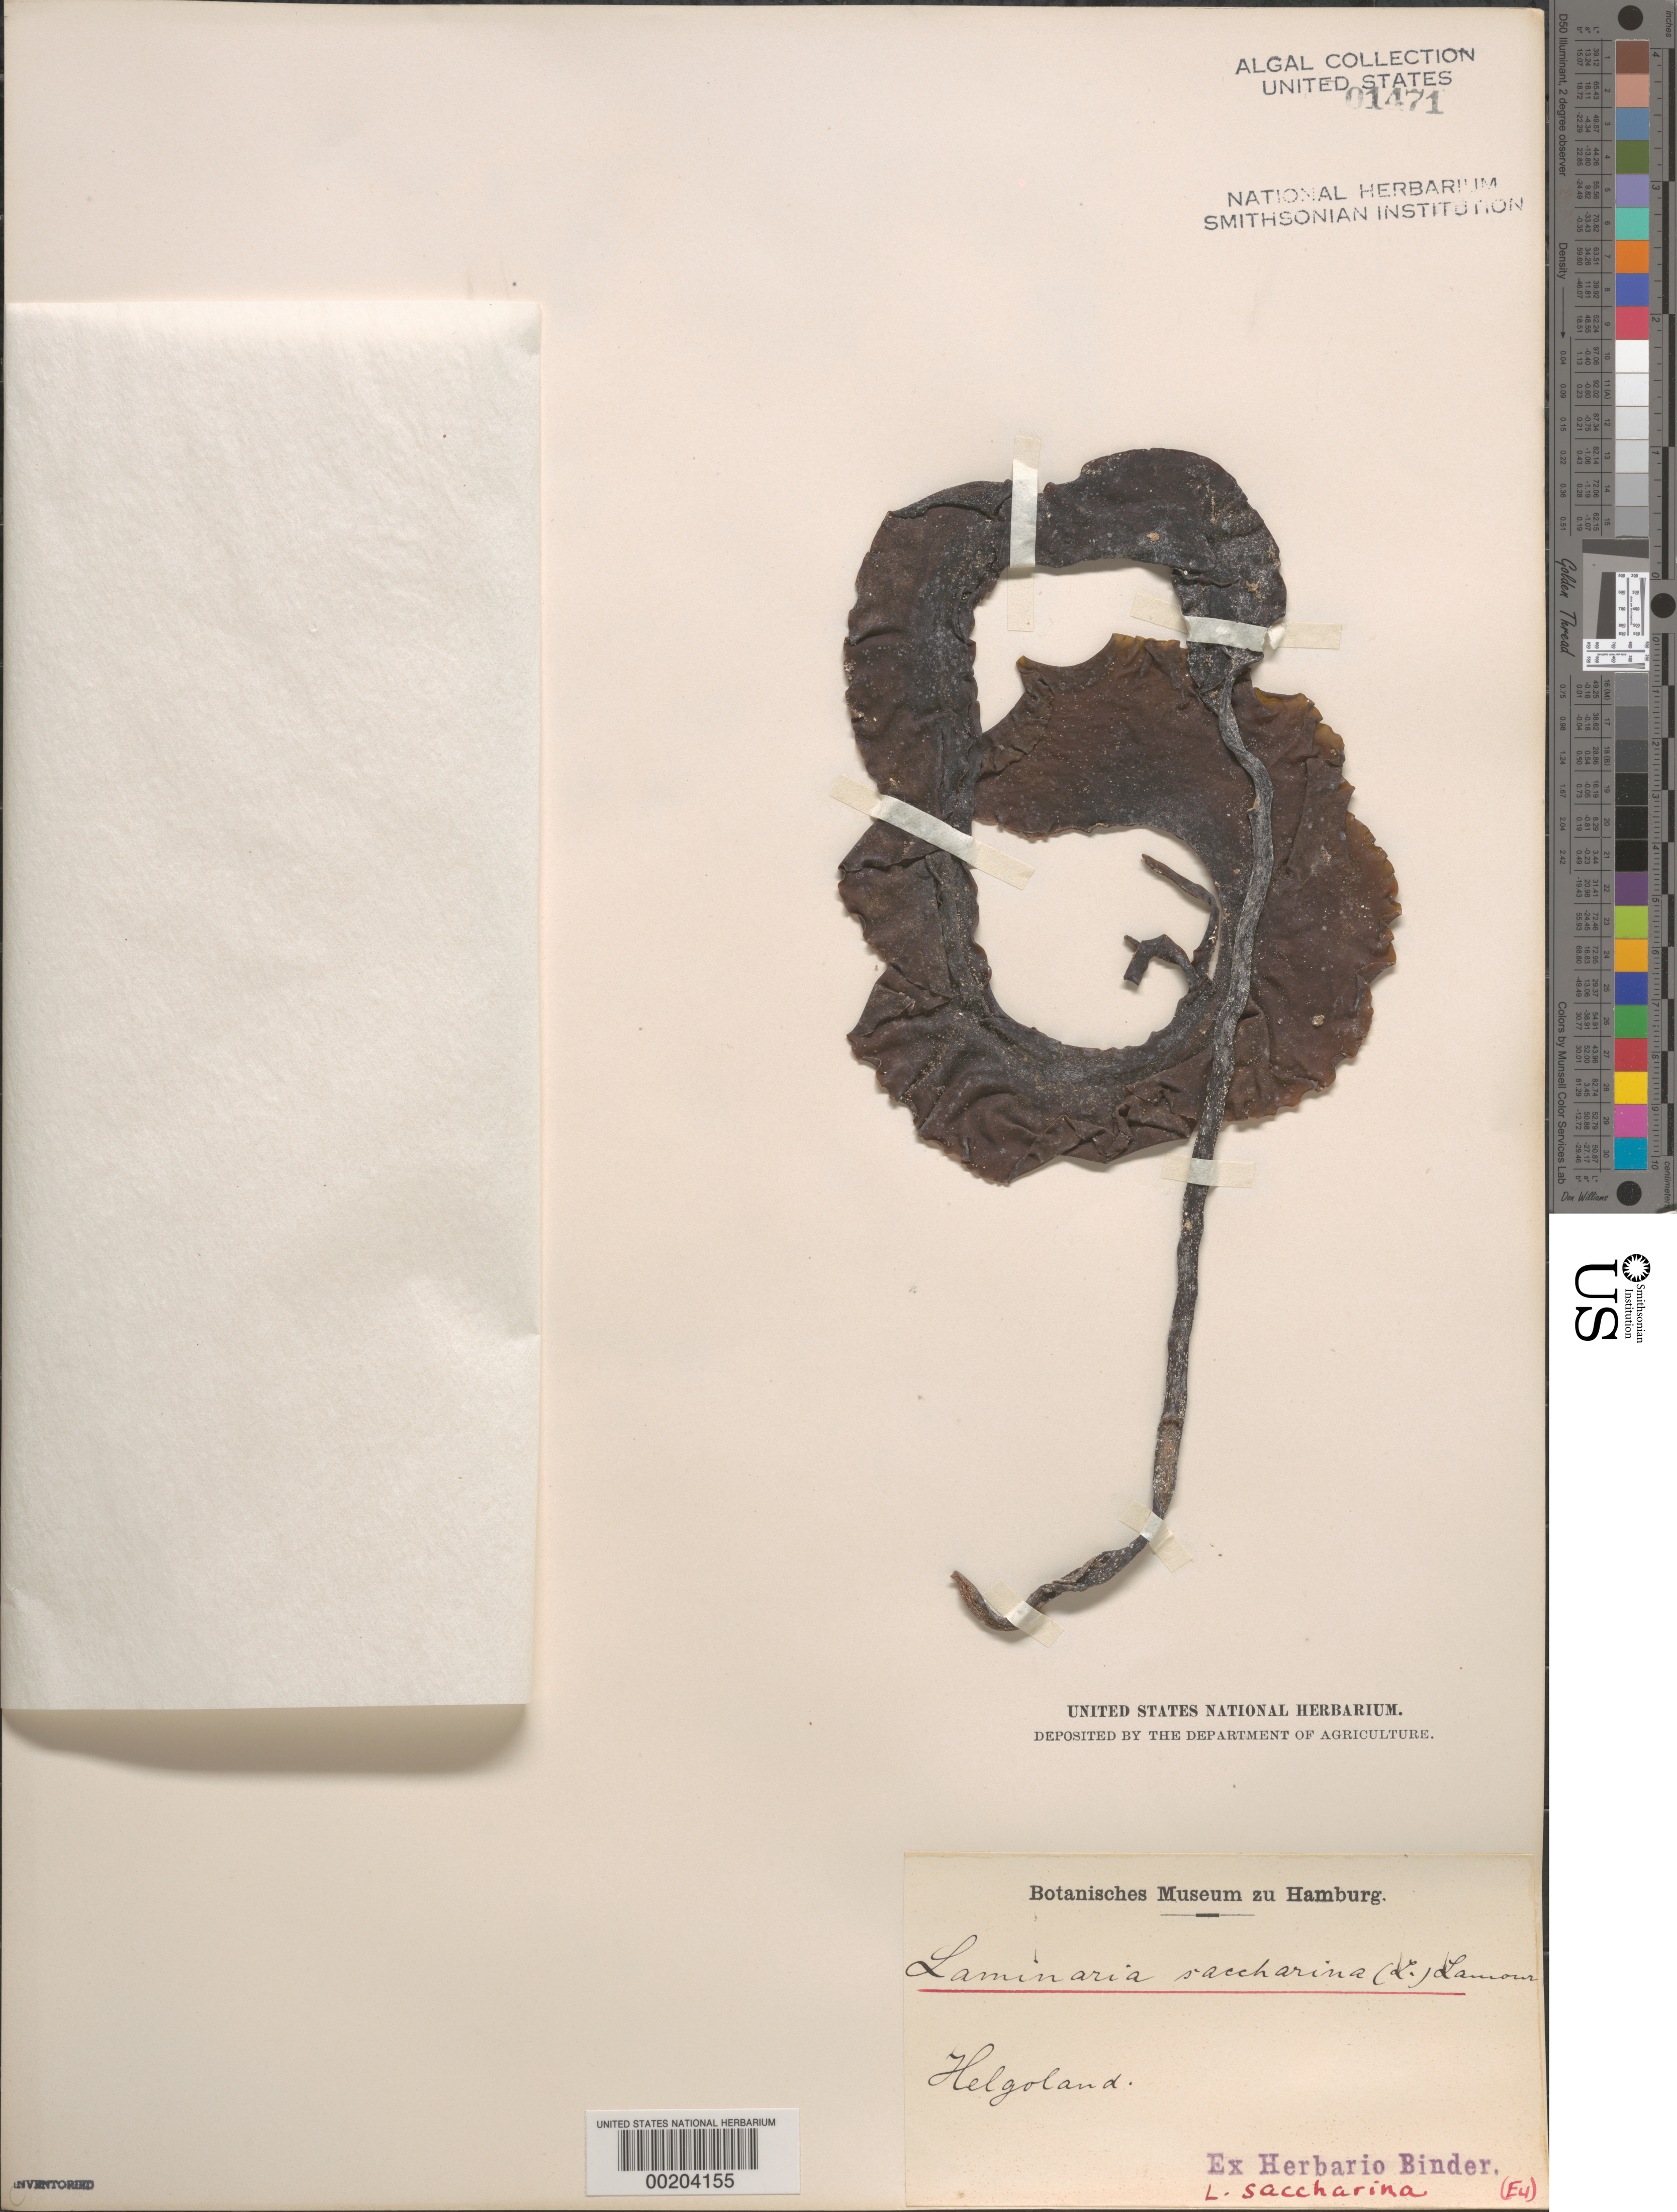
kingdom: Chromista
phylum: Ochrophyta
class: Phaeophyceae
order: Laminariales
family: Laminariaceae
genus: Saccharina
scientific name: Saccharina latissima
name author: C.E. Lane et al.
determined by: Algae name updating Project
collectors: F. Binder (herbarium)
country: Germany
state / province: Schleswig-Holstein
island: Helgoland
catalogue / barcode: US 1471